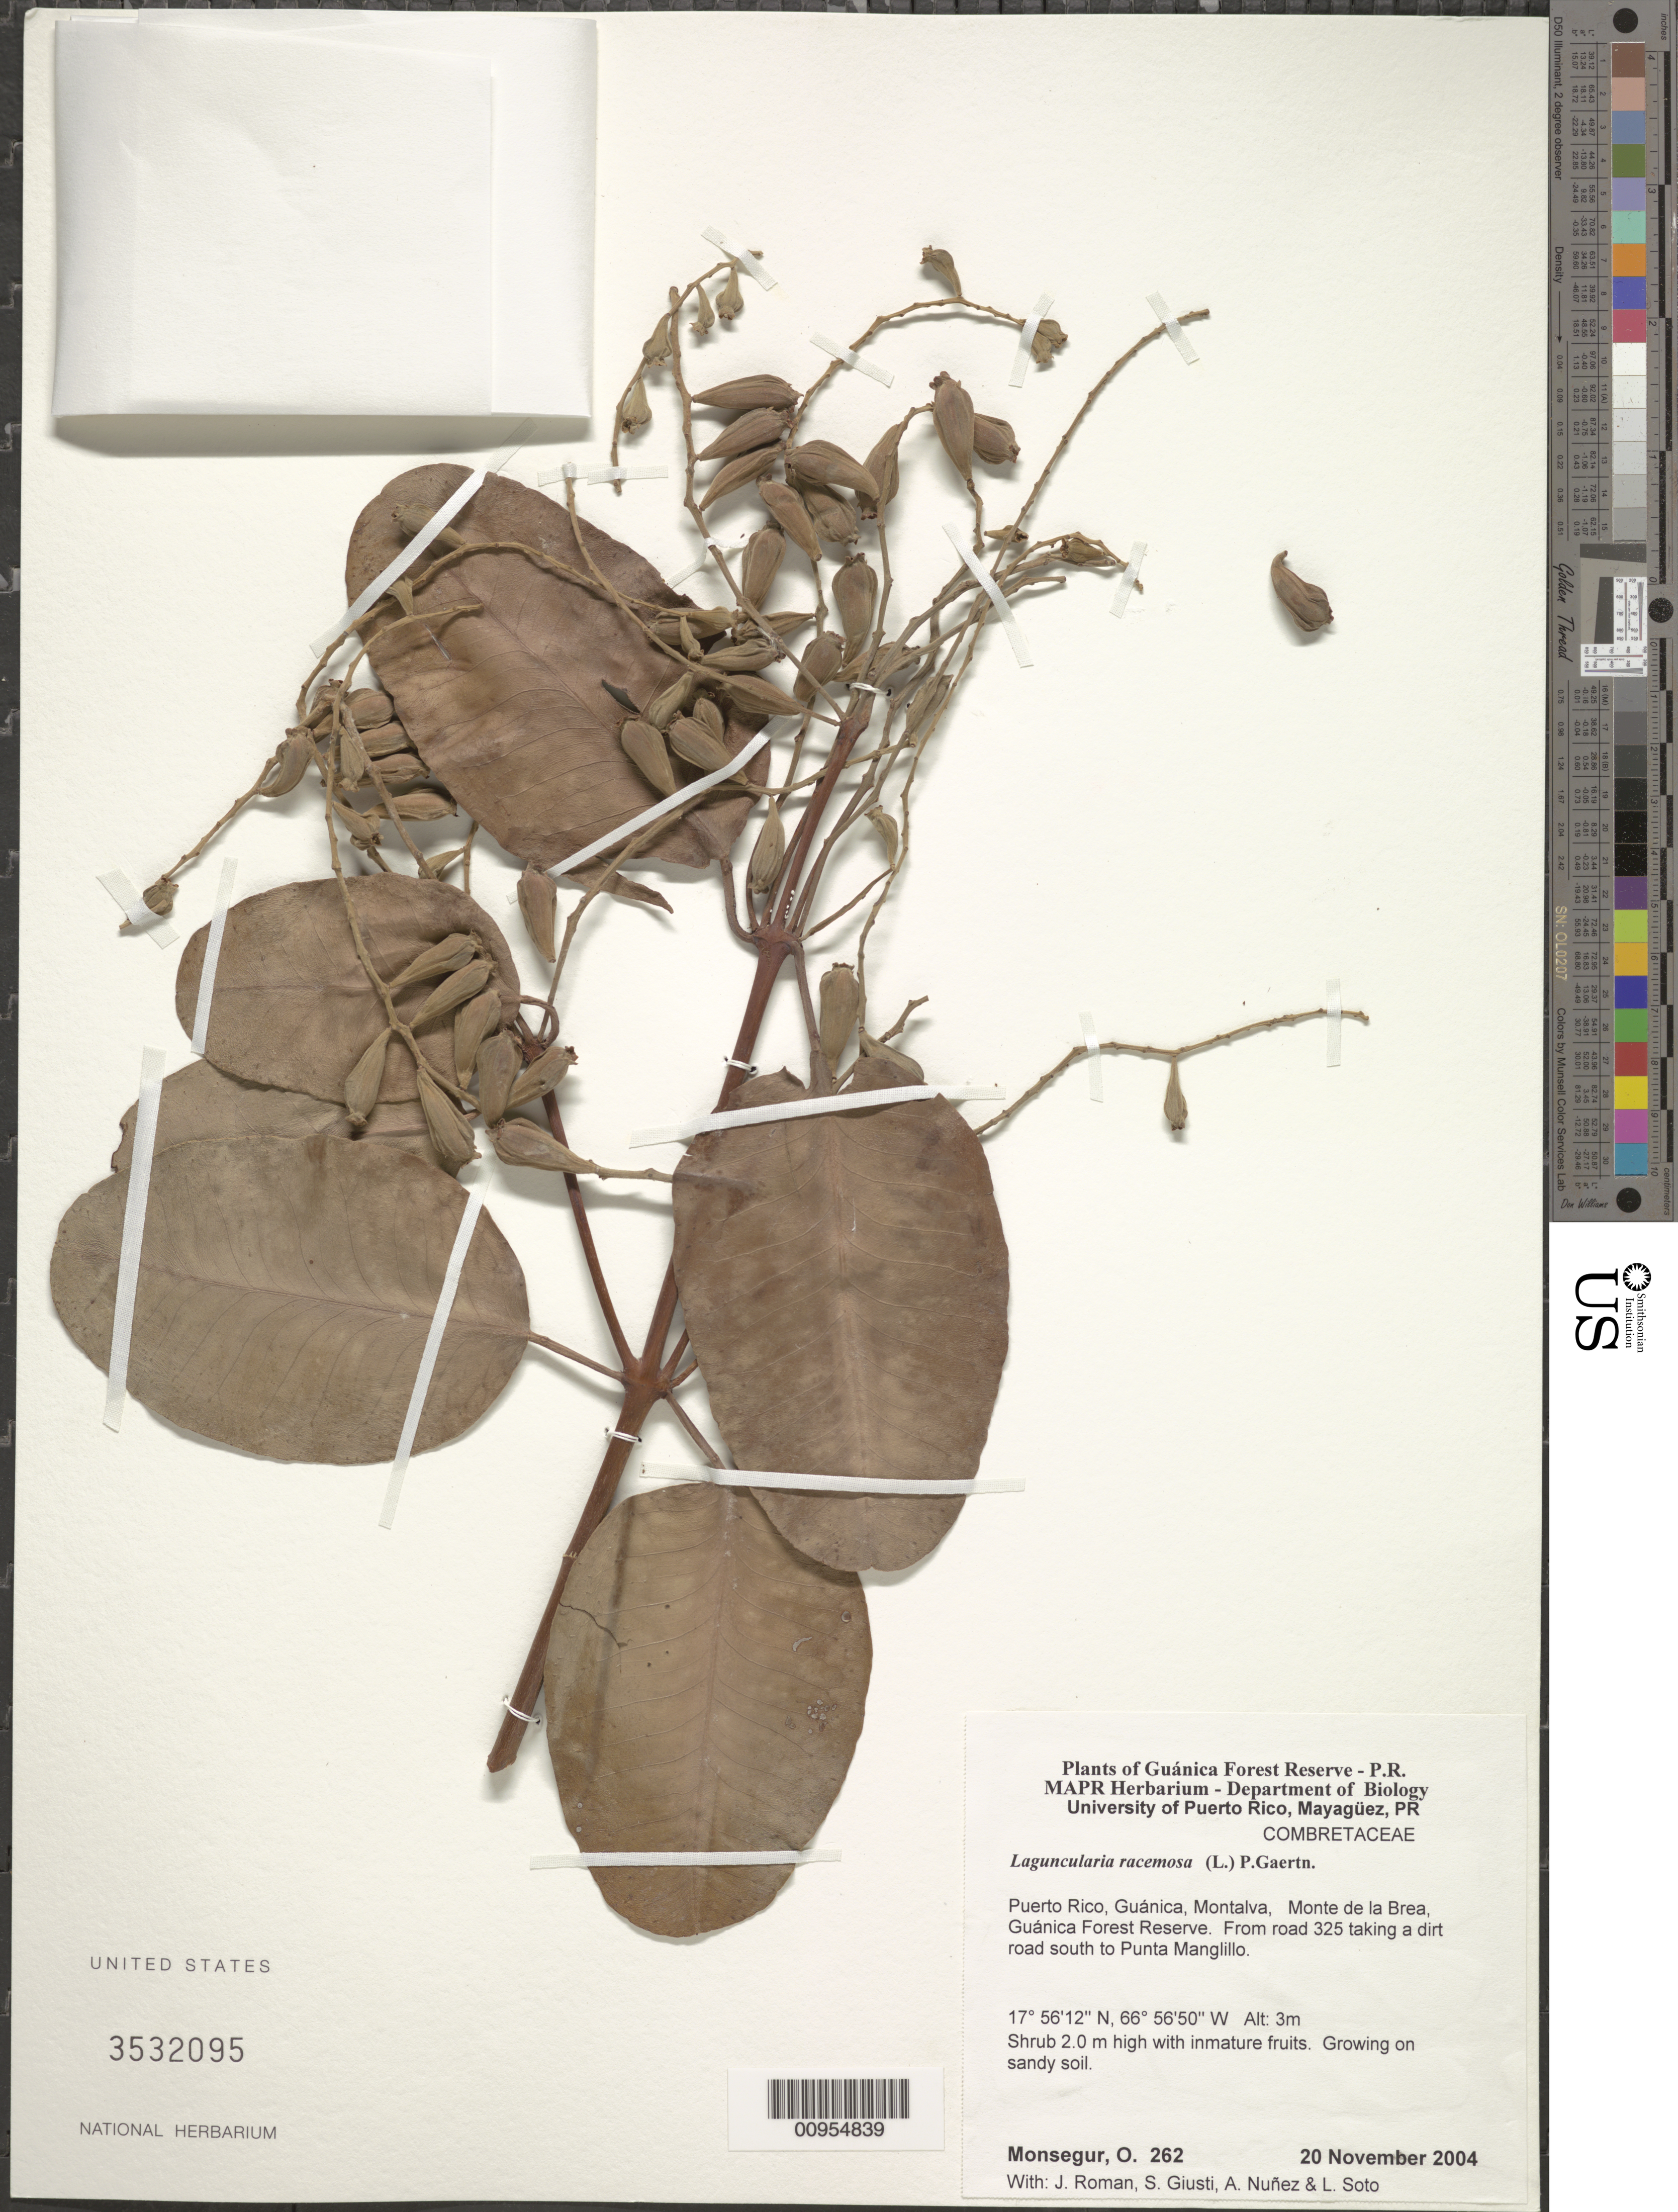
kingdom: Plantae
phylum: Tracheophyta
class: Magnoliopsida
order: Myrtales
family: Combretaceae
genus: Laguncularia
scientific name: Laguncularia racemosa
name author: (L.) C.F. Gaertn.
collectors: O. Monsegur, J. Román, S. Giusti, A. Nuñez & L. Soto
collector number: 262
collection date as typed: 20 Nov 2004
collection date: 2004-11-20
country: Puerto Rico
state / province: Guánica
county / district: Montalva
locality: Guánica Forest Reserve. Monte de la Brea, from road 325 taking a dirt road south to Punta Manglillo.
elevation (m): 3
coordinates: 17.56115, 66.56498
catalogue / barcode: US 3532095